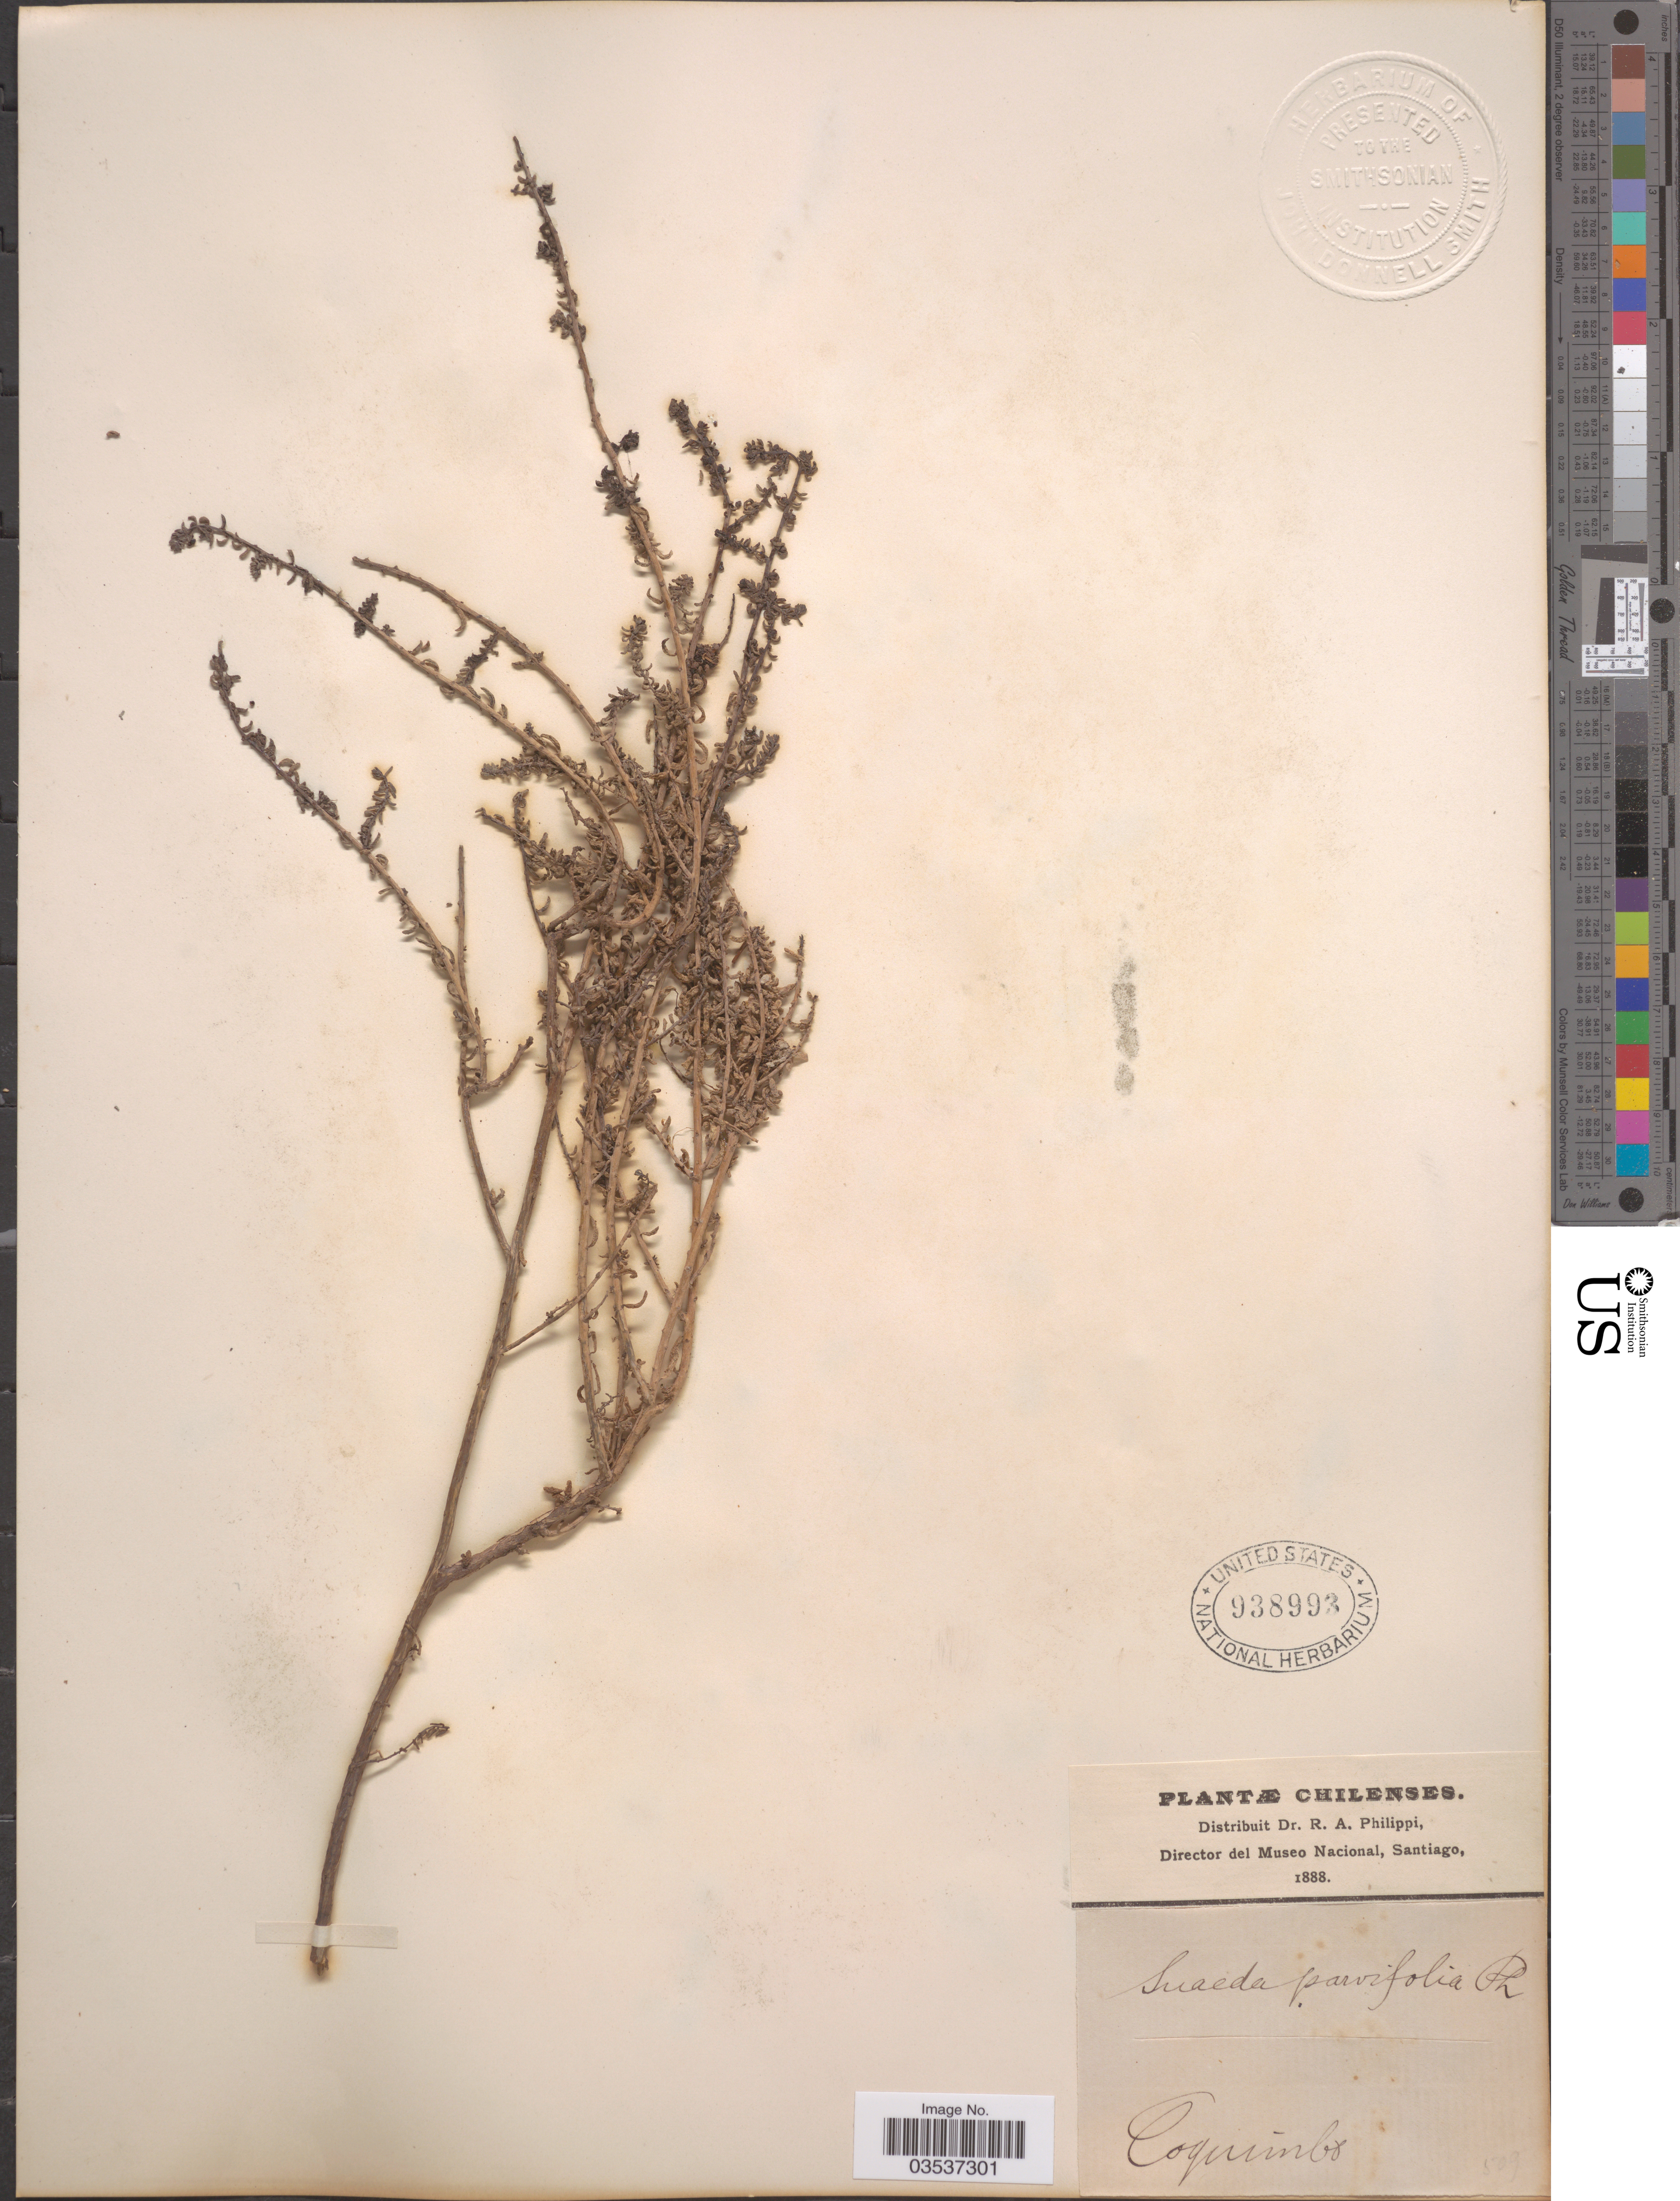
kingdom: Plantae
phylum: Tracheophyta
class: Magnoliopsida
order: Caryophyllales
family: Amaranthaceae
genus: Suaeda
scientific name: Suaeda parvifolia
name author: Phil.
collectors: ex. herb. R.A. Philippi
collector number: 509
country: Chile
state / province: Coquimbo (IV)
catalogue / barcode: US 938993